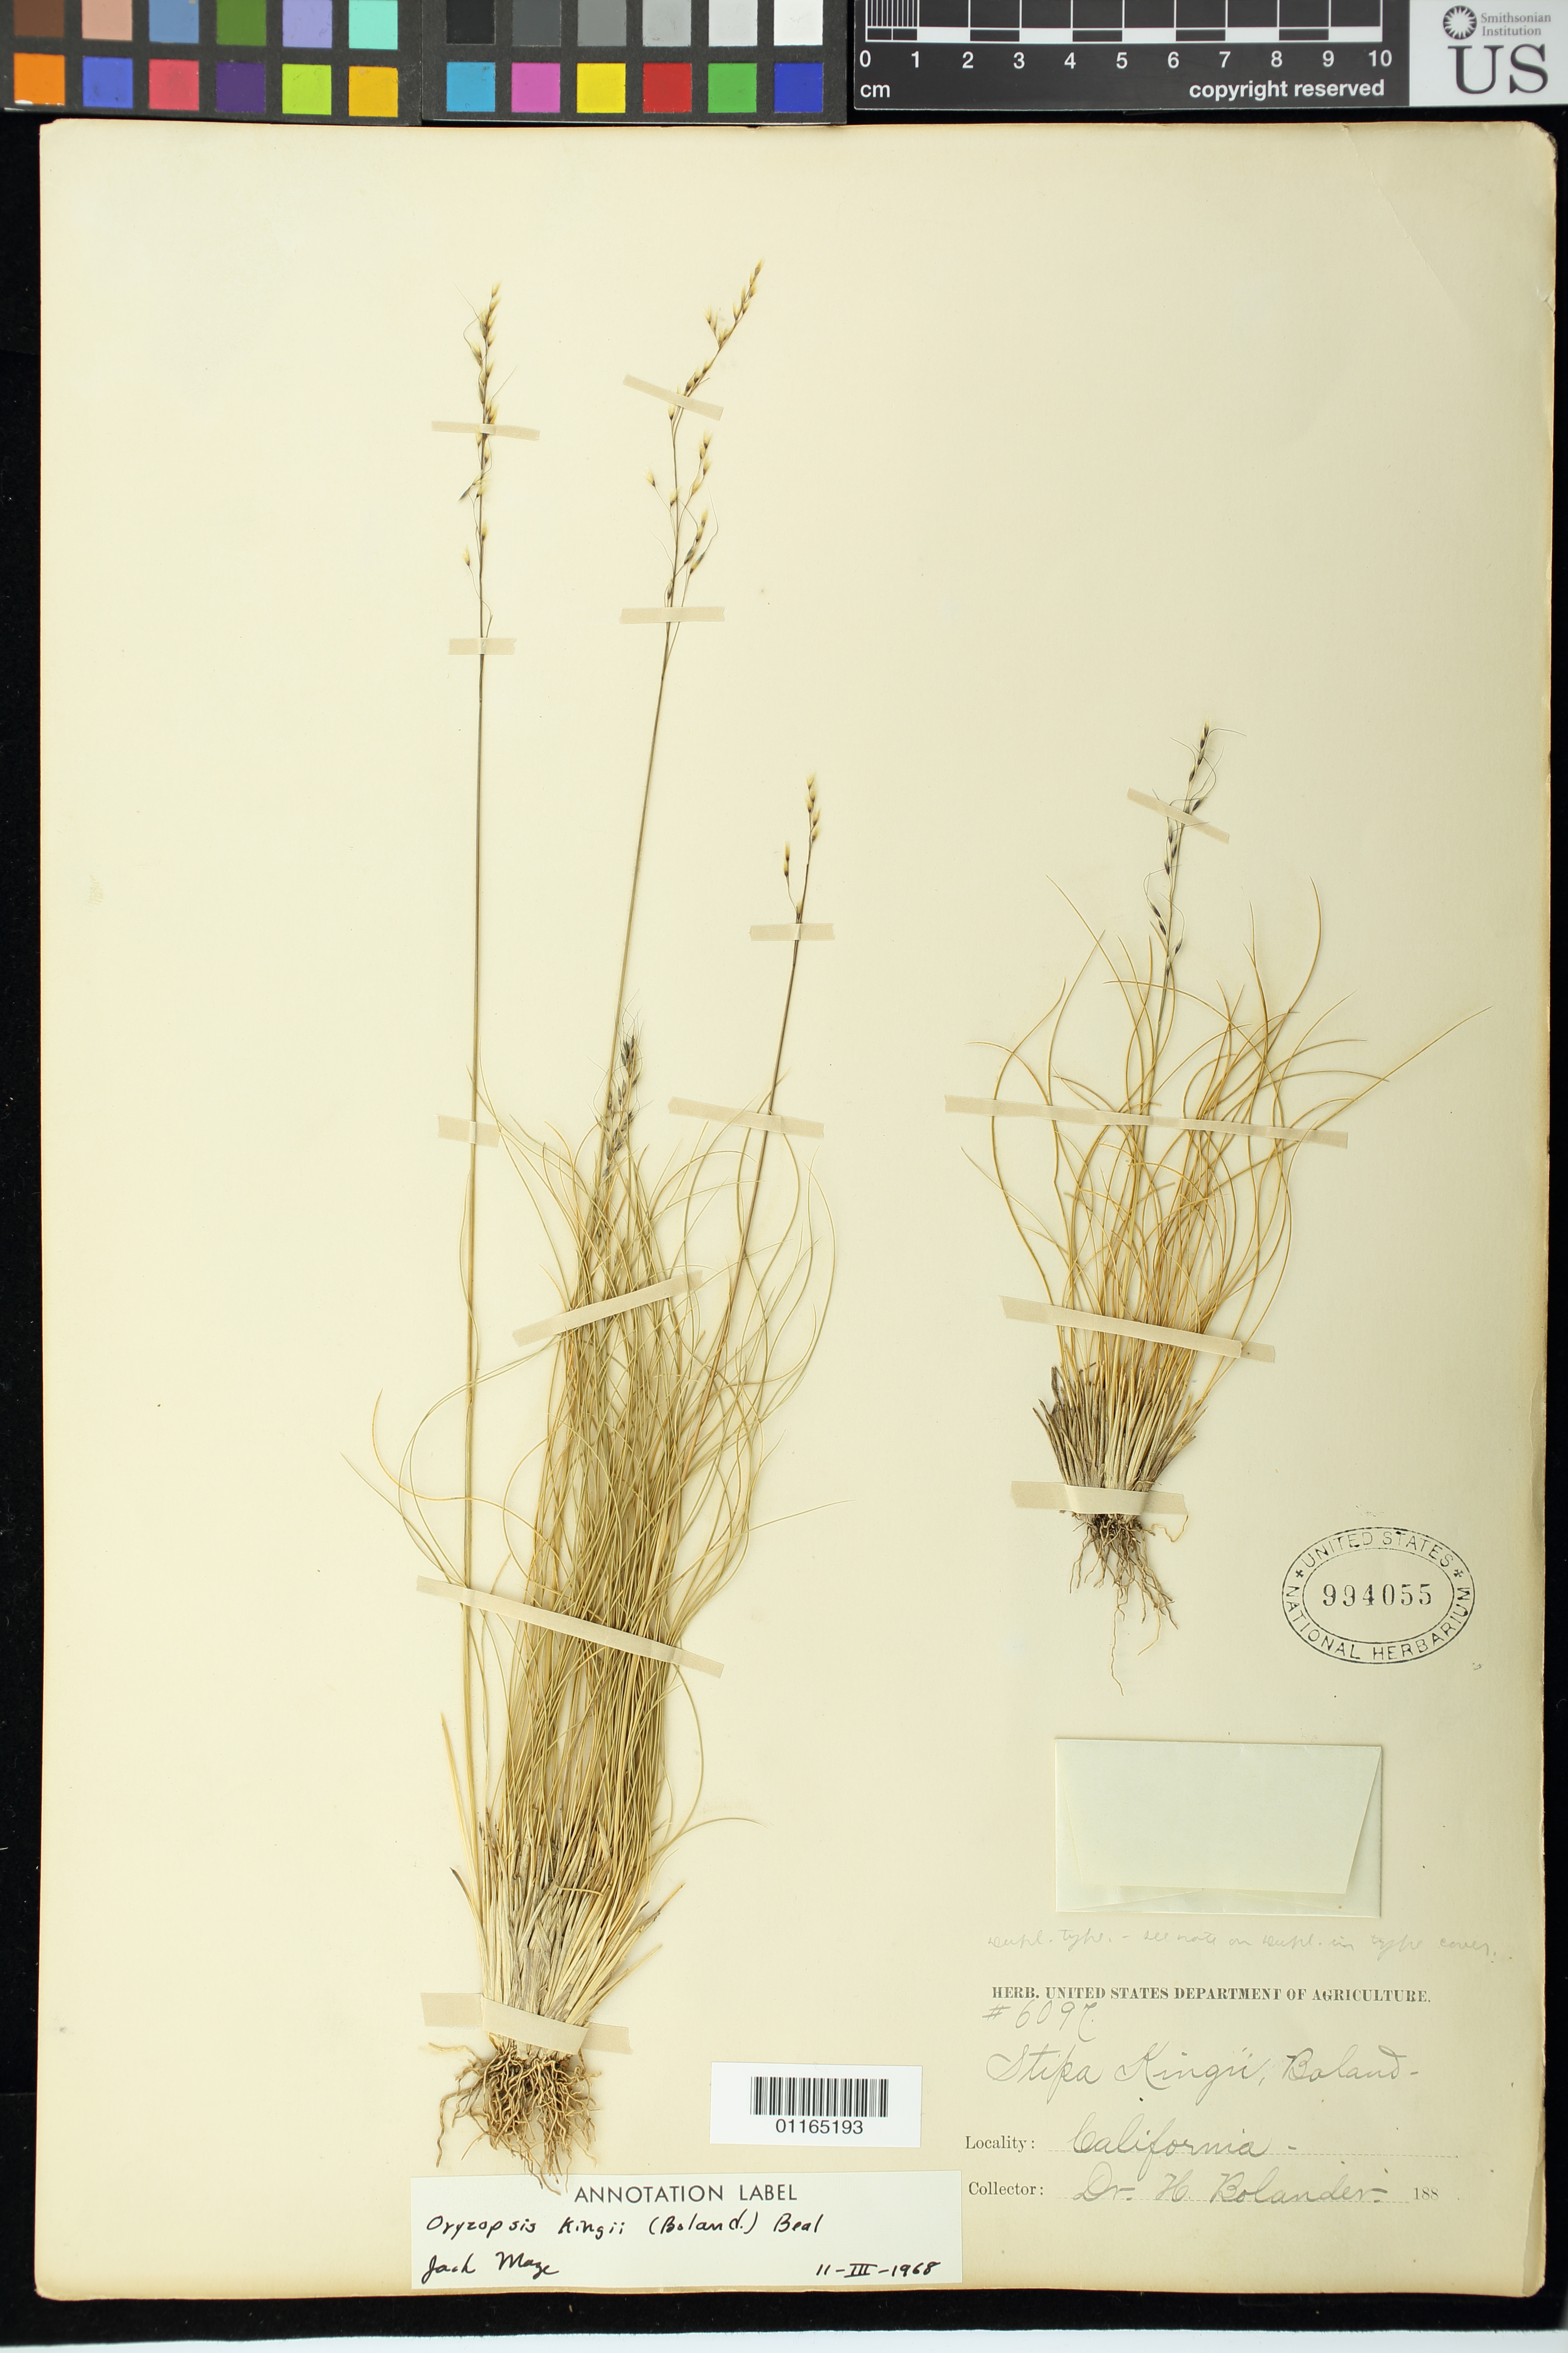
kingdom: Plantae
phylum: Tracheophyta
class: Liliopsida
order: Poales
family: Poaceae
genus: Stipa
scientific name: Stipa kingii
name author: Bol.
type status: Type Collection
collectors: H. Bolander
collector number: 6097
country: United States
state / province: California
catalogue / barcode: US 994055